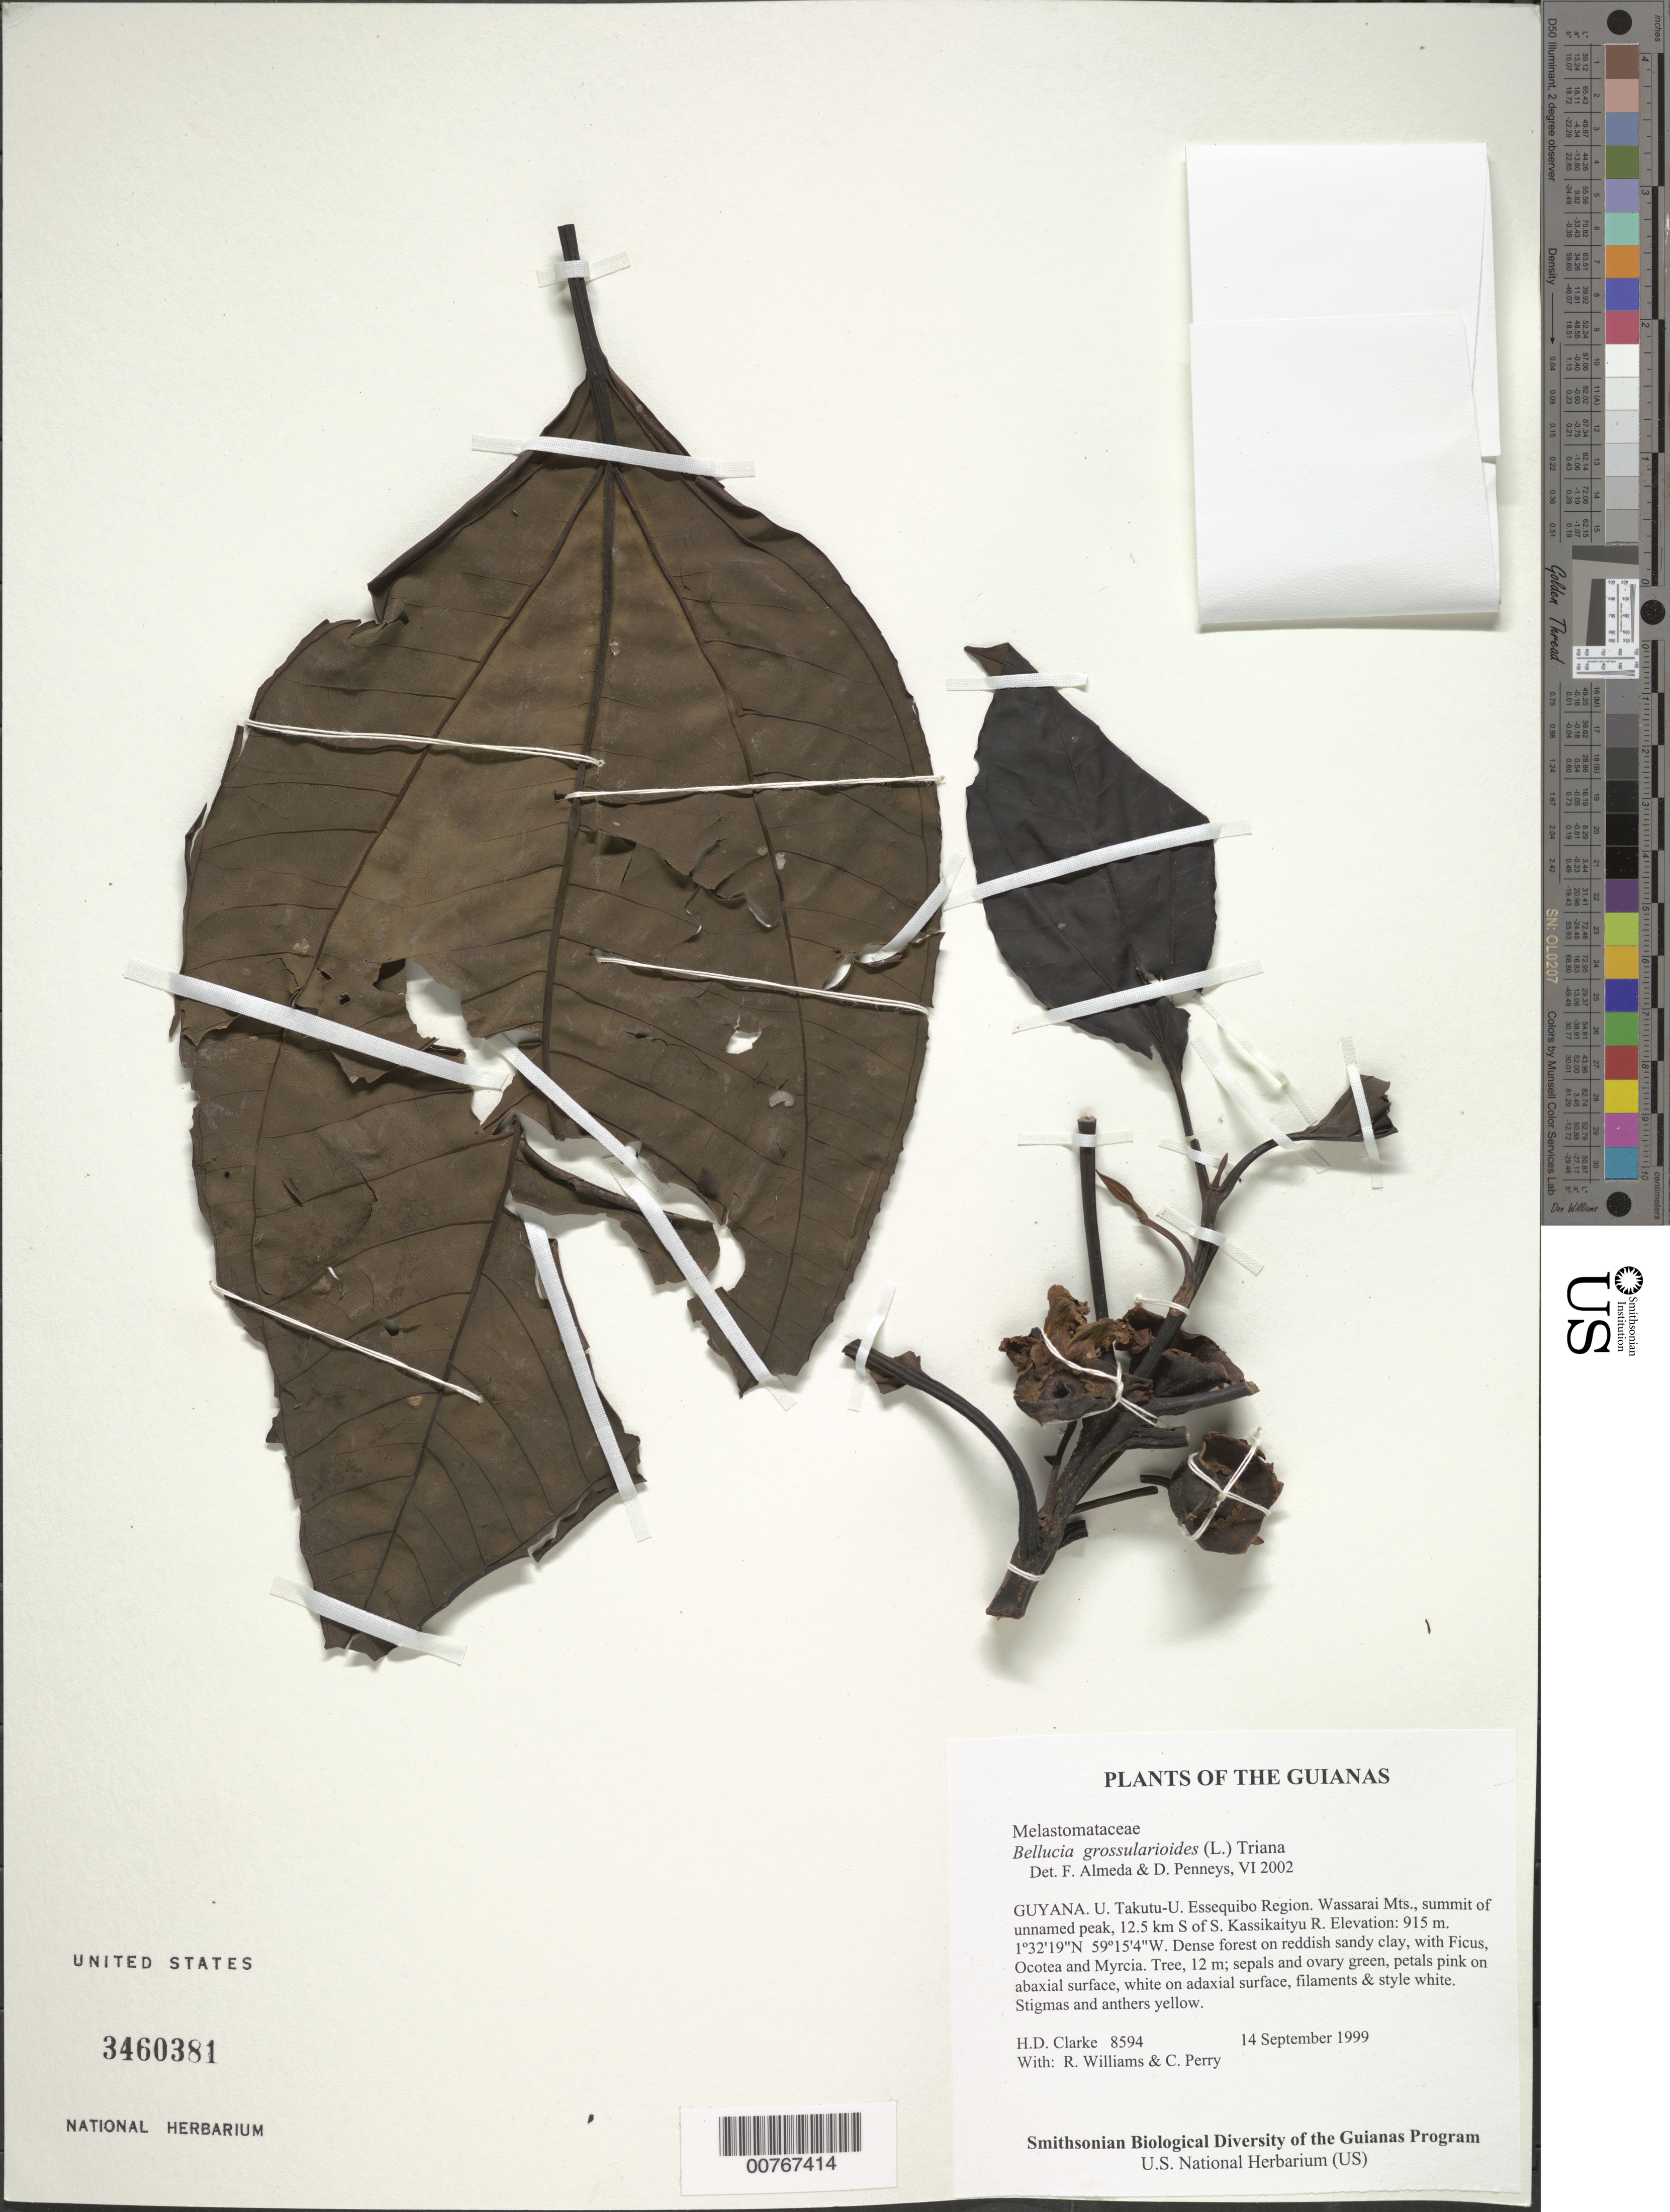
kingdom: Plantae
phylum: Tracheophyta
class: Magnoliopsida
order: Myrtales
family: Melastomataceae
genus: Bellucia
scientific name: Bellucia grossularioides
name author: (L.) Triana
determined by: Almeda, F.; Penneys, D. S.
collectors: H. D. Clarke, R. Williams & C. Perry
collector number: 8594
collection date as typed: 14 September 1999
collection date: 1999-09-14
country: Guyana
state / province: U. Takutu-U. Essequibo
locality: Wassarai Mts., summit of unnamed peak, 12.5 km S of S. Kassikaityu R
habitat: Dense forest on reddish sandy clay, with Ficus, Ocotea and Myrcia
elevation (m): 915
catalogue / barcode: US 3460381